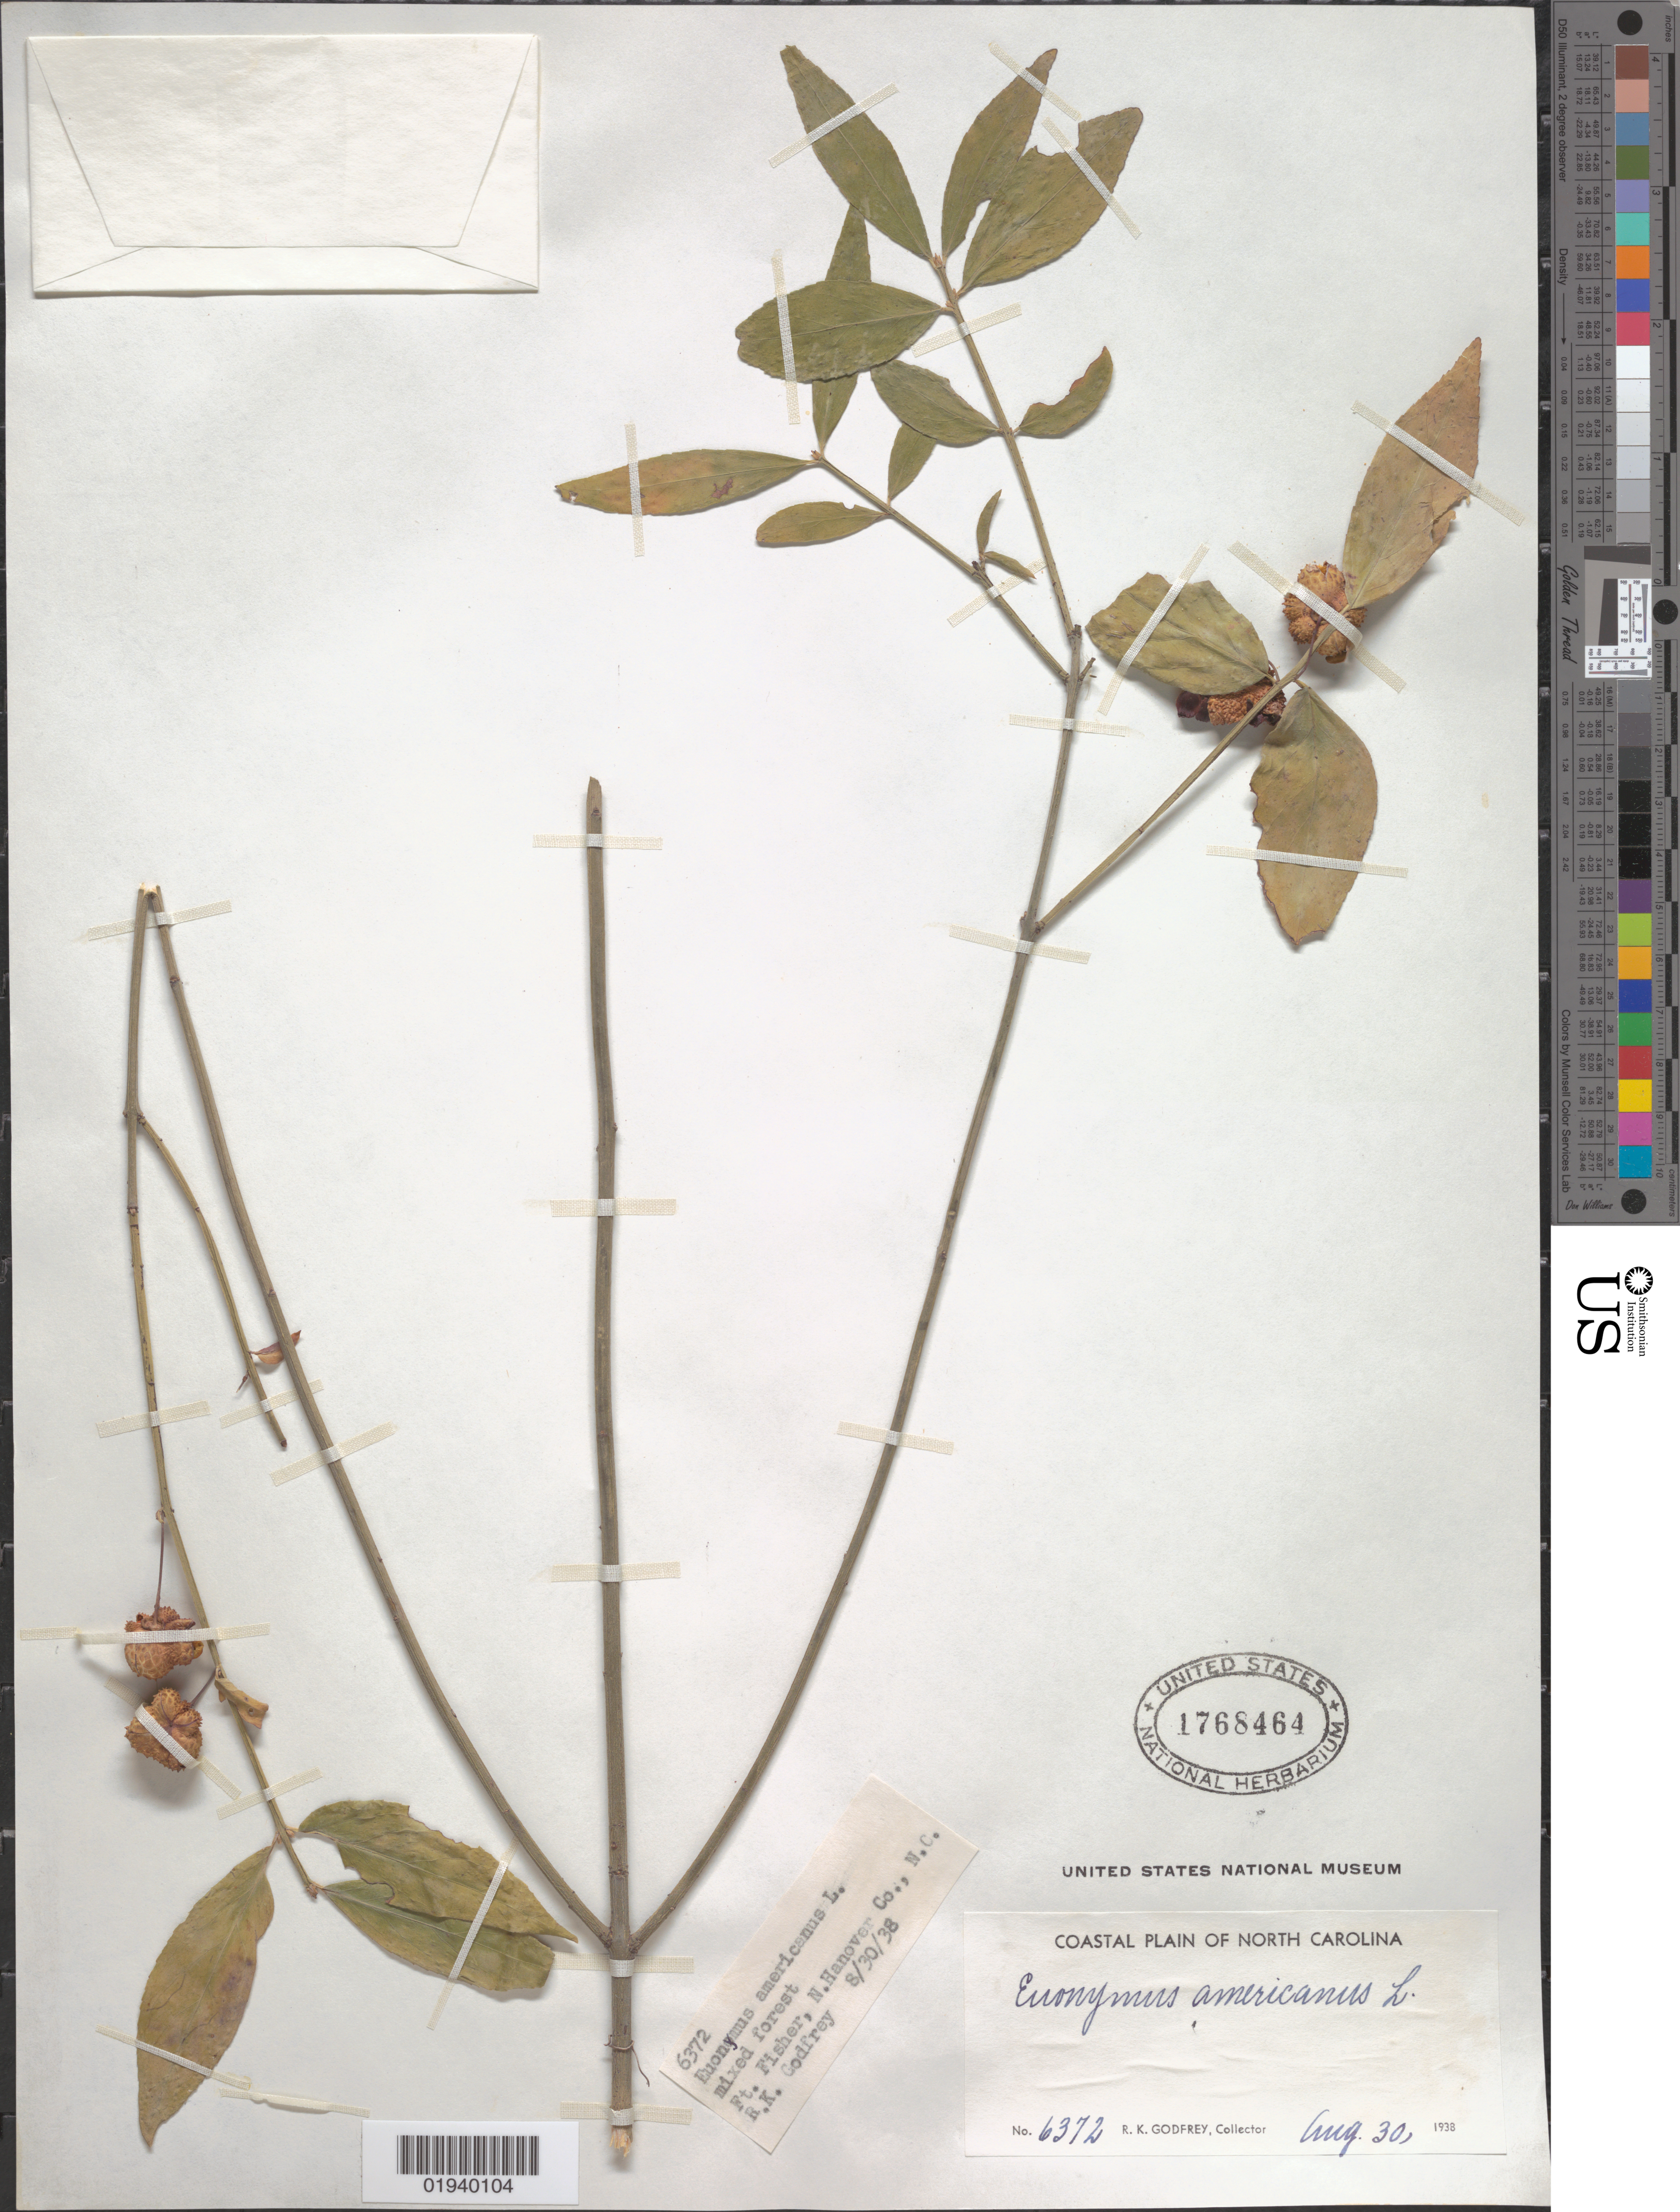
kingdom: Plantae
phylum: Tracheophyta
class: Magnoliopsida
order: Celastrales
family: Celastraceae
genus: Euonymus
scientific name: Euonymus americanus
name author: L.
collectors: R. K. Godfrey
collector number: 6372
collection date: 1938-08-30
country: United States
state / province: North Carolina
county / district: Hanover County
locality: Ft. Fisher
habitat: Mixed forest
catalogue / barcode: US 1768464